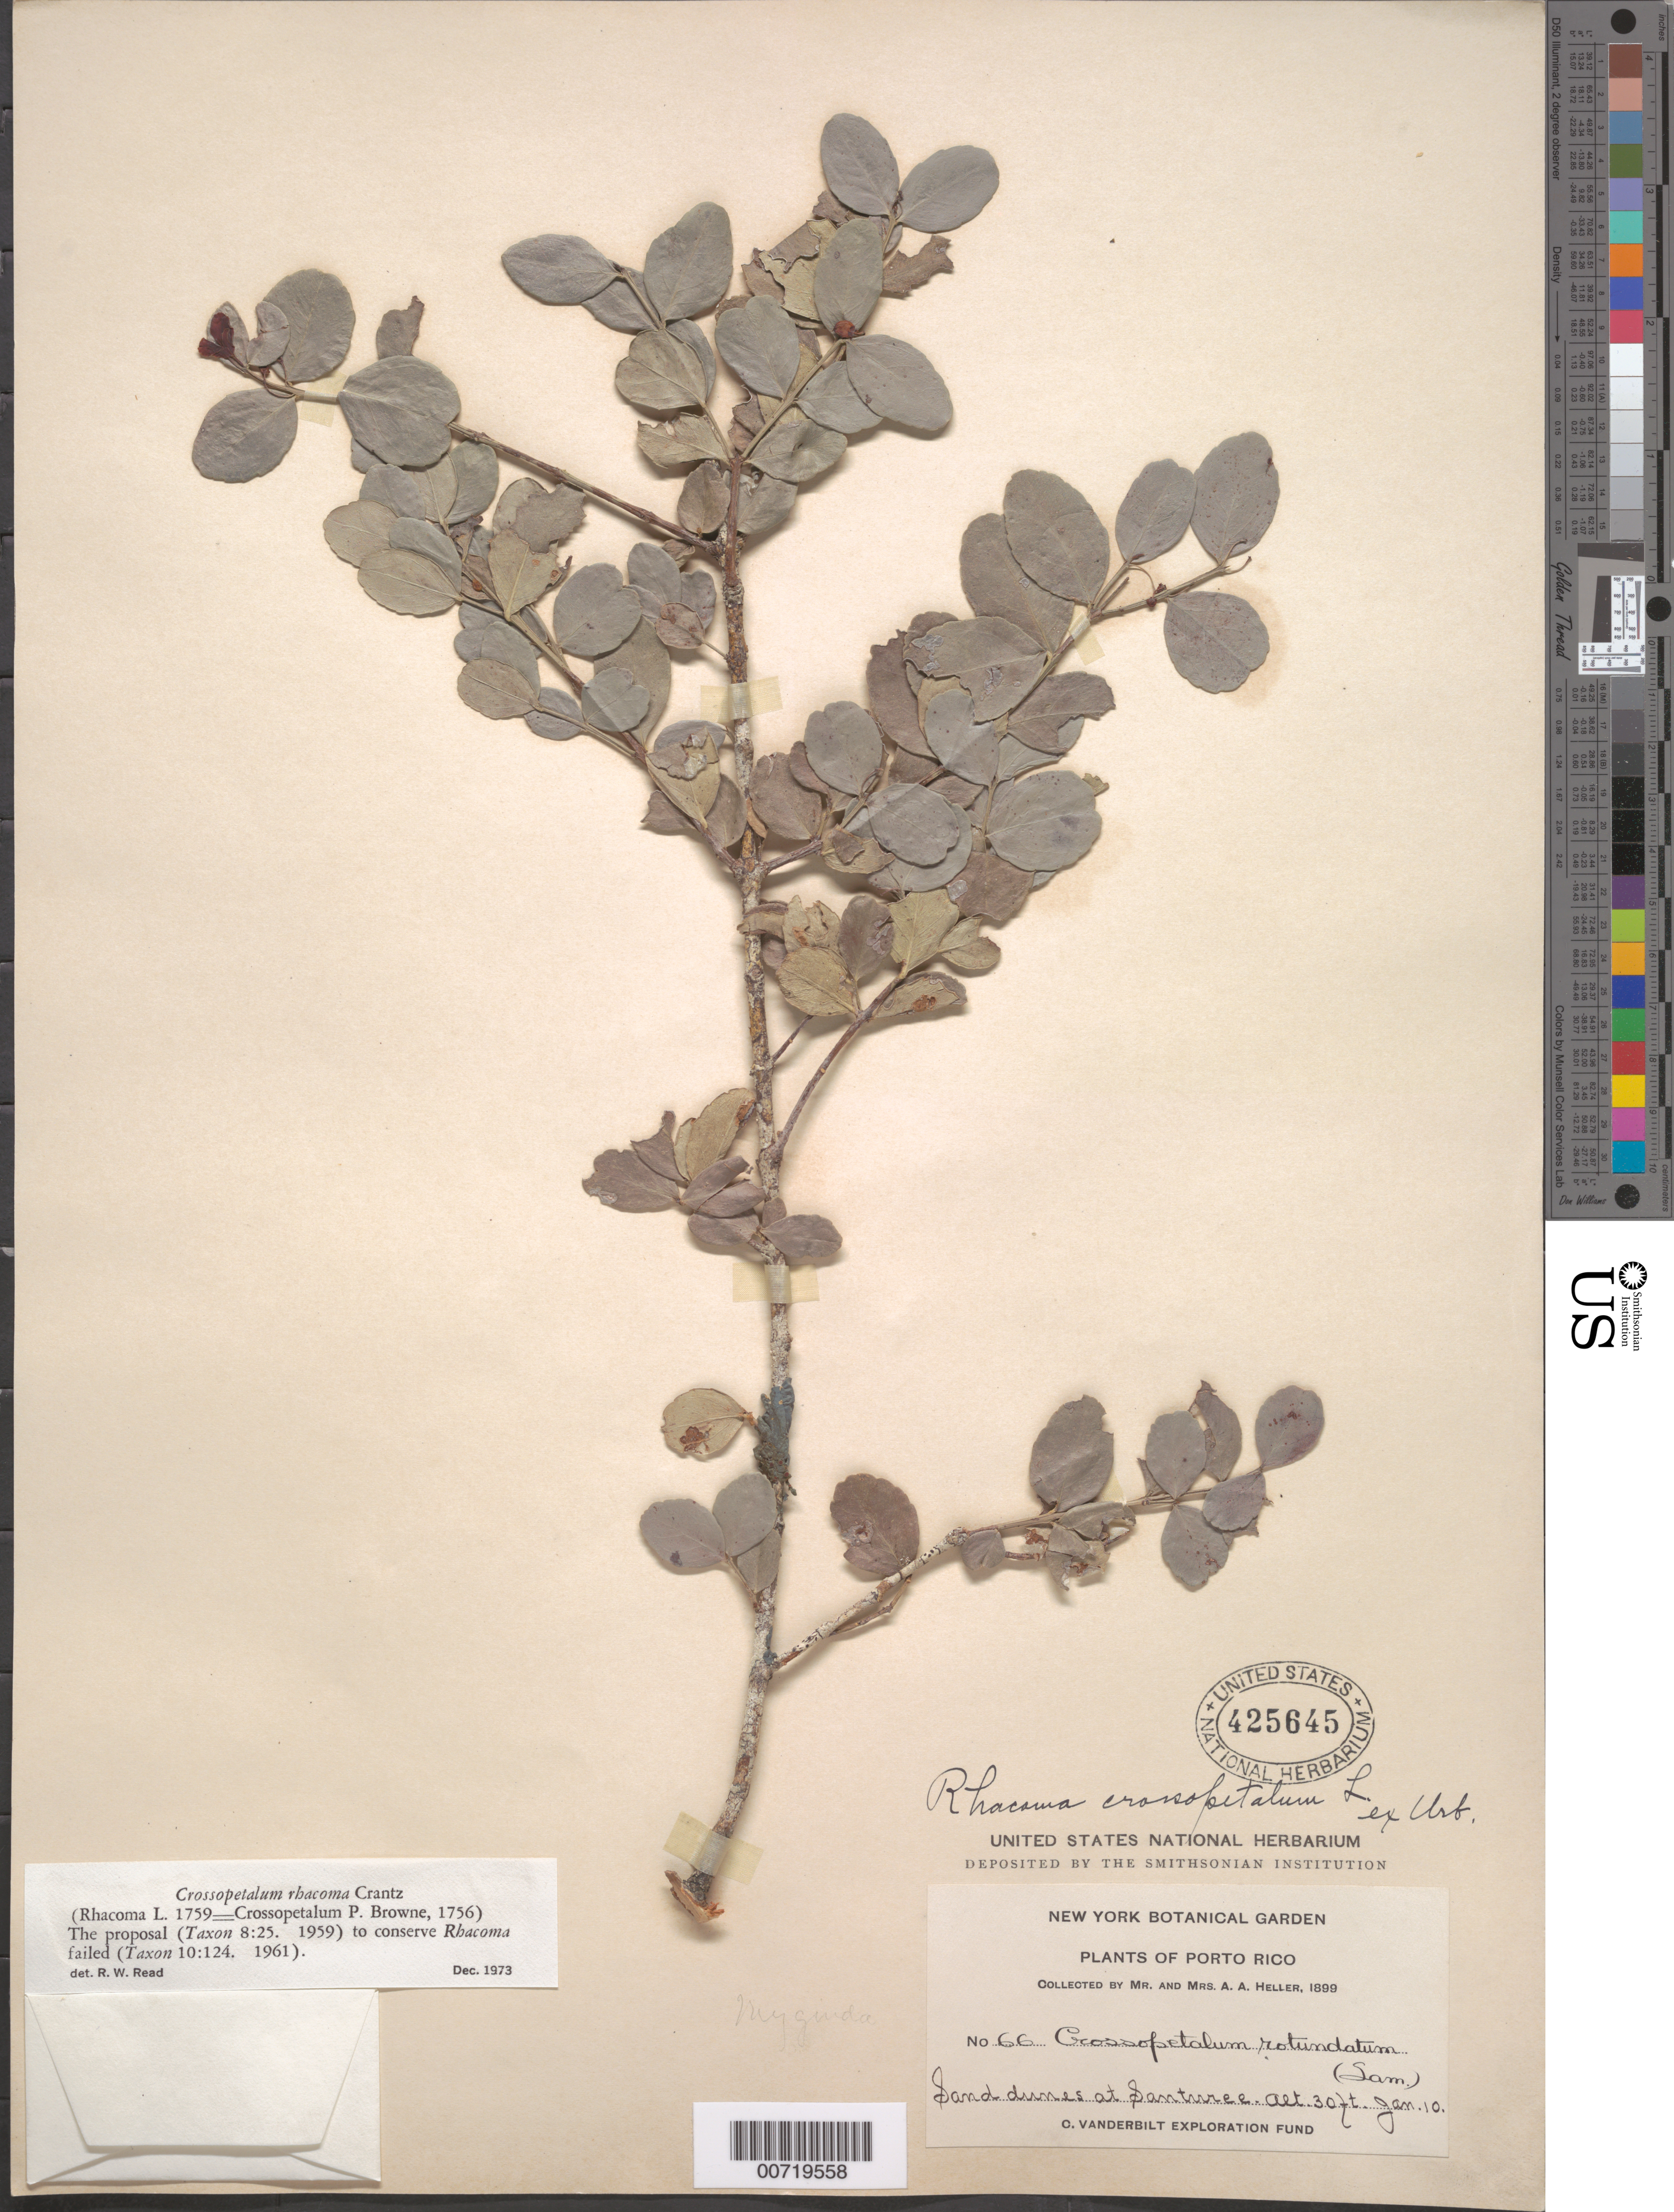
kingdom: Plantae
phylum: Tracheophyta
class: Magnoliopsida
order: Celastrales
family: Celastraceae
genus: Crossopetalum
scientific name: Crossopetalum rhacoma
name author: Crantz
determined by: Read, Robert W., (US), NMNH (UNITED STATES)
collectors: A. A. Heller & E. G. Heller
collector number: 66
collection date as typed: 10 Jan 1899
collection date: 1899-01-10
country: Puerto Rico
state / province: San Juan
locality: Santurce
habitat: Sand dunes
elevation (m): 9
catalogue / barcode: US 425645